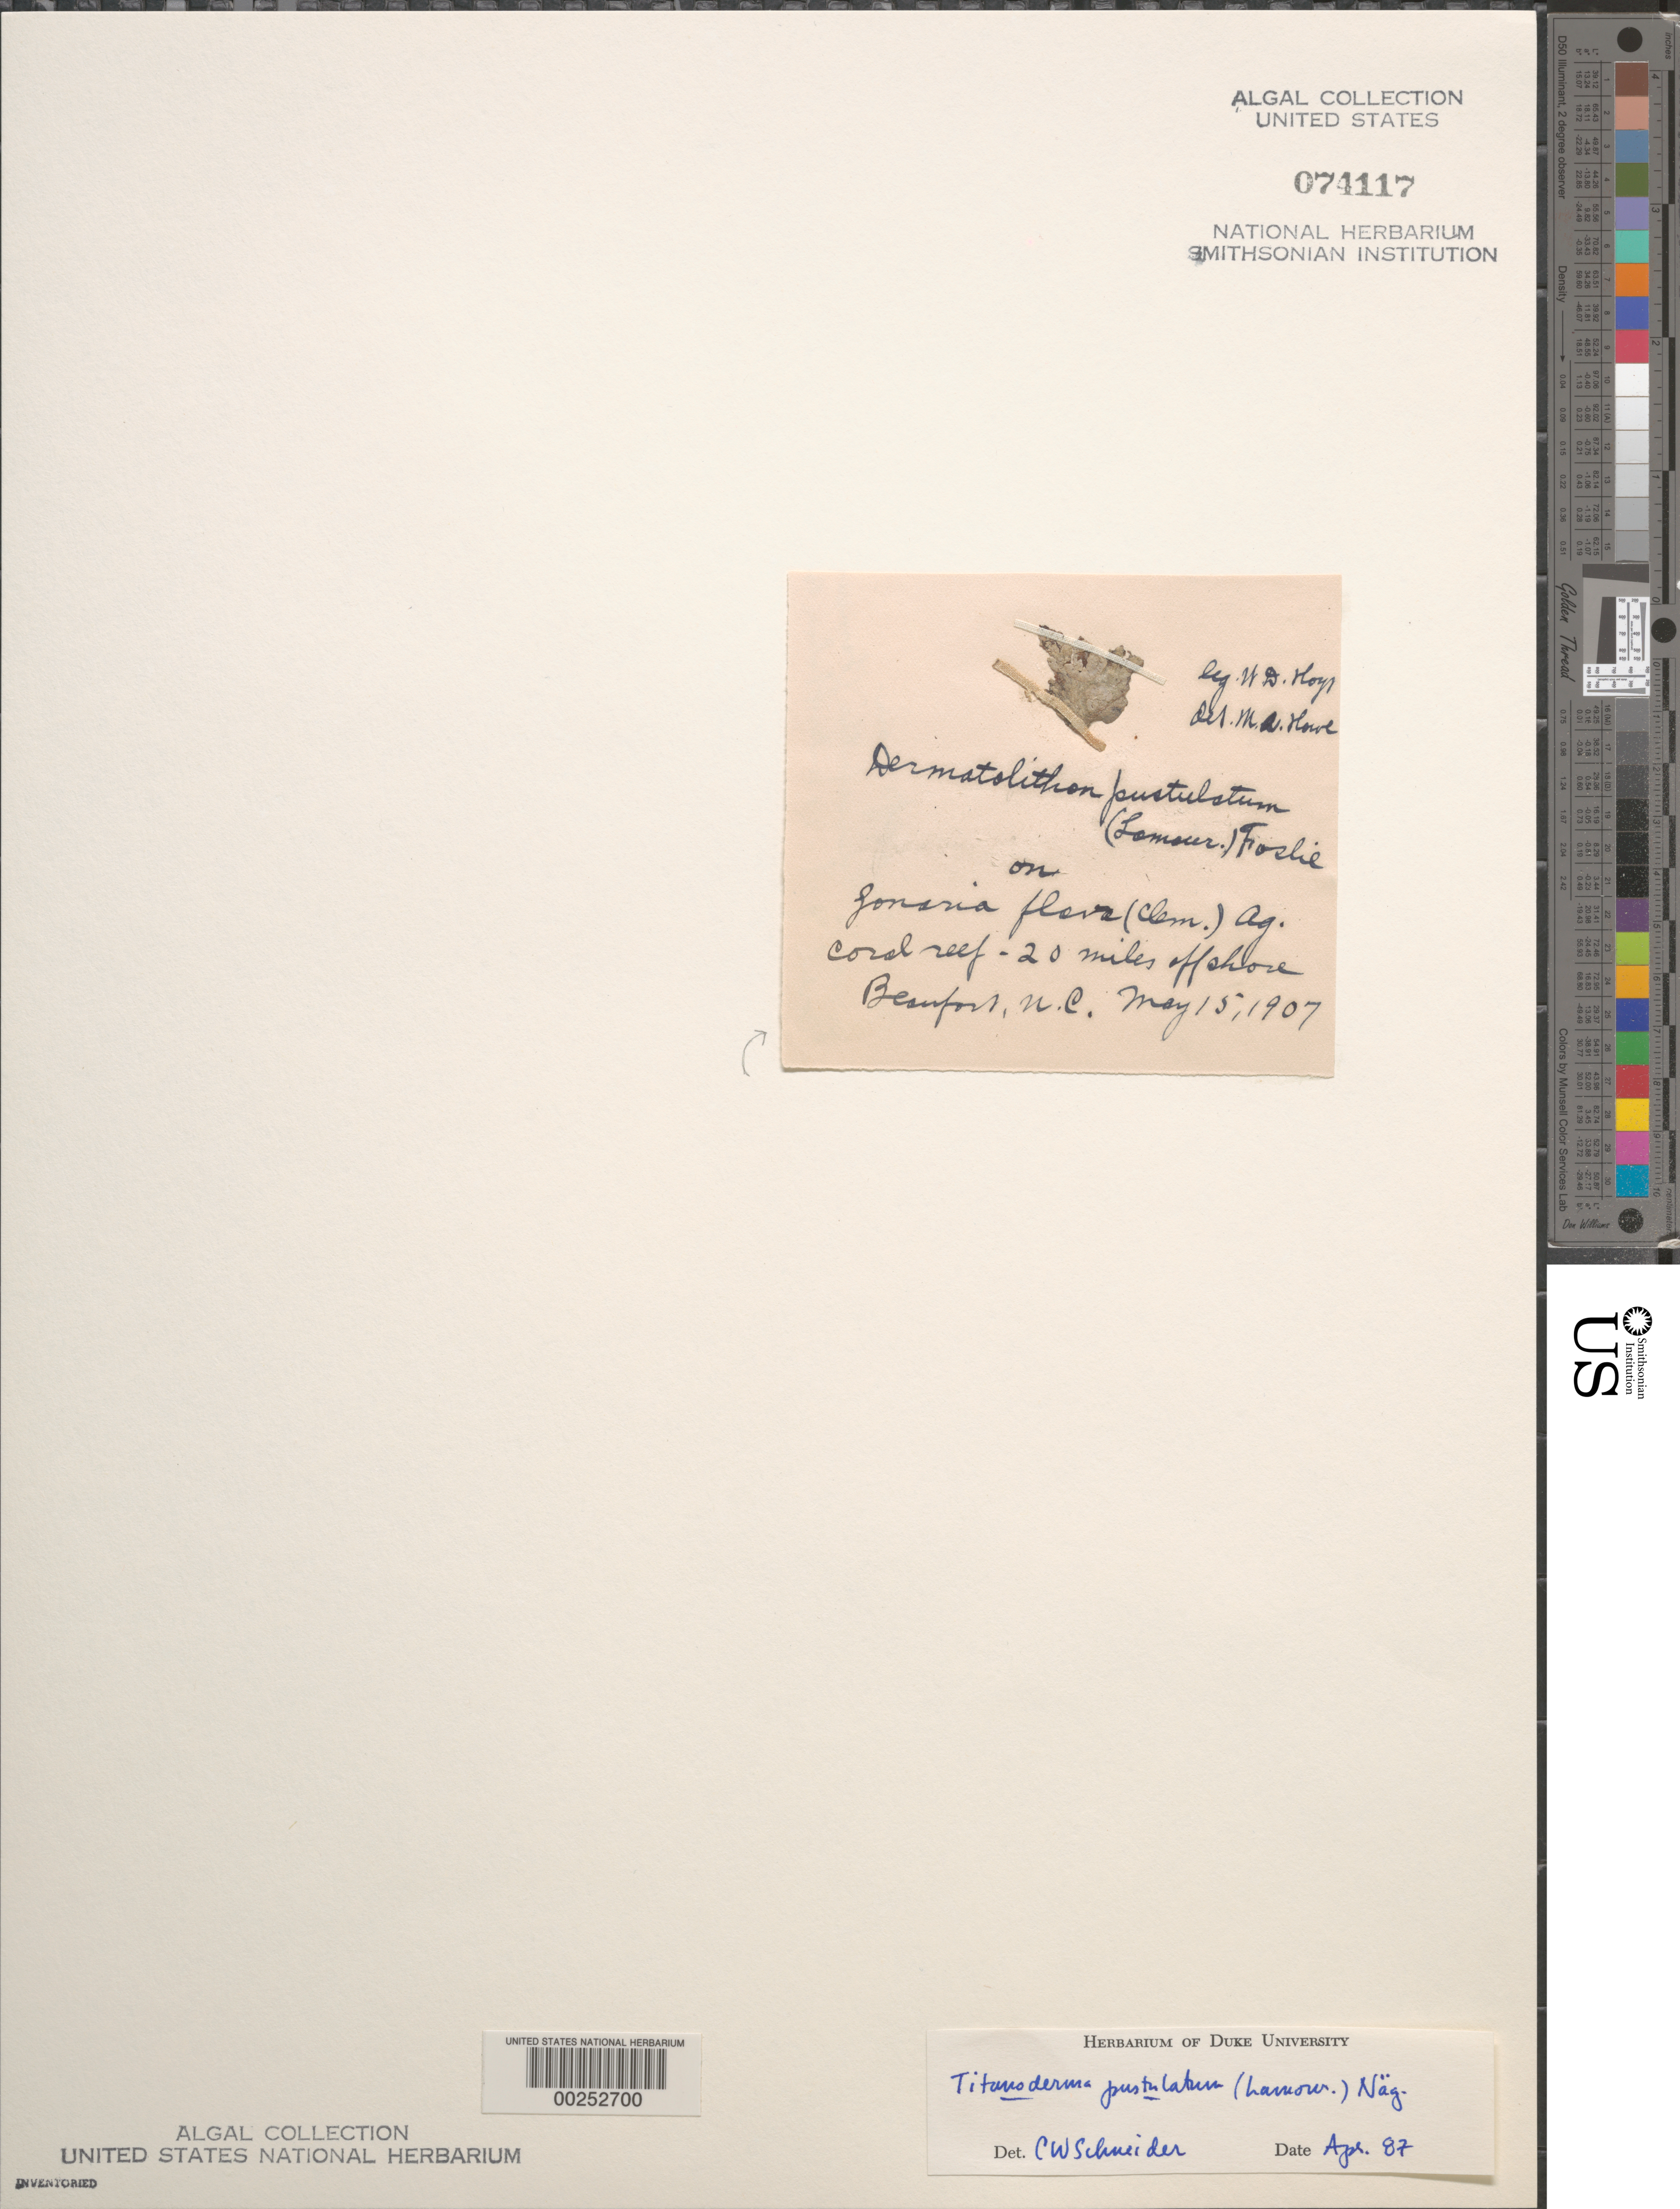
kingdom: Plantae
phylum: Rhodophyta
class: Florideophyceae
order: Corallinales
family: Lithophyllaceae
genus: Titanoderma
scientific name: Titanoderma pustulatum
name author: (J.V.Lamouroux) Naegeli in Naegeli & C. Cramer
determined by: Schneider, C. W.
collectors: W. D. Hoyt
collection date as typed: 15 May 1907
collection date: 1907-05-15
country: United States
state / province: North Carolina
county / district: Carteret County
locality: Coral reef 20 miles off Beaufort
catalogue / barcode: US 74117